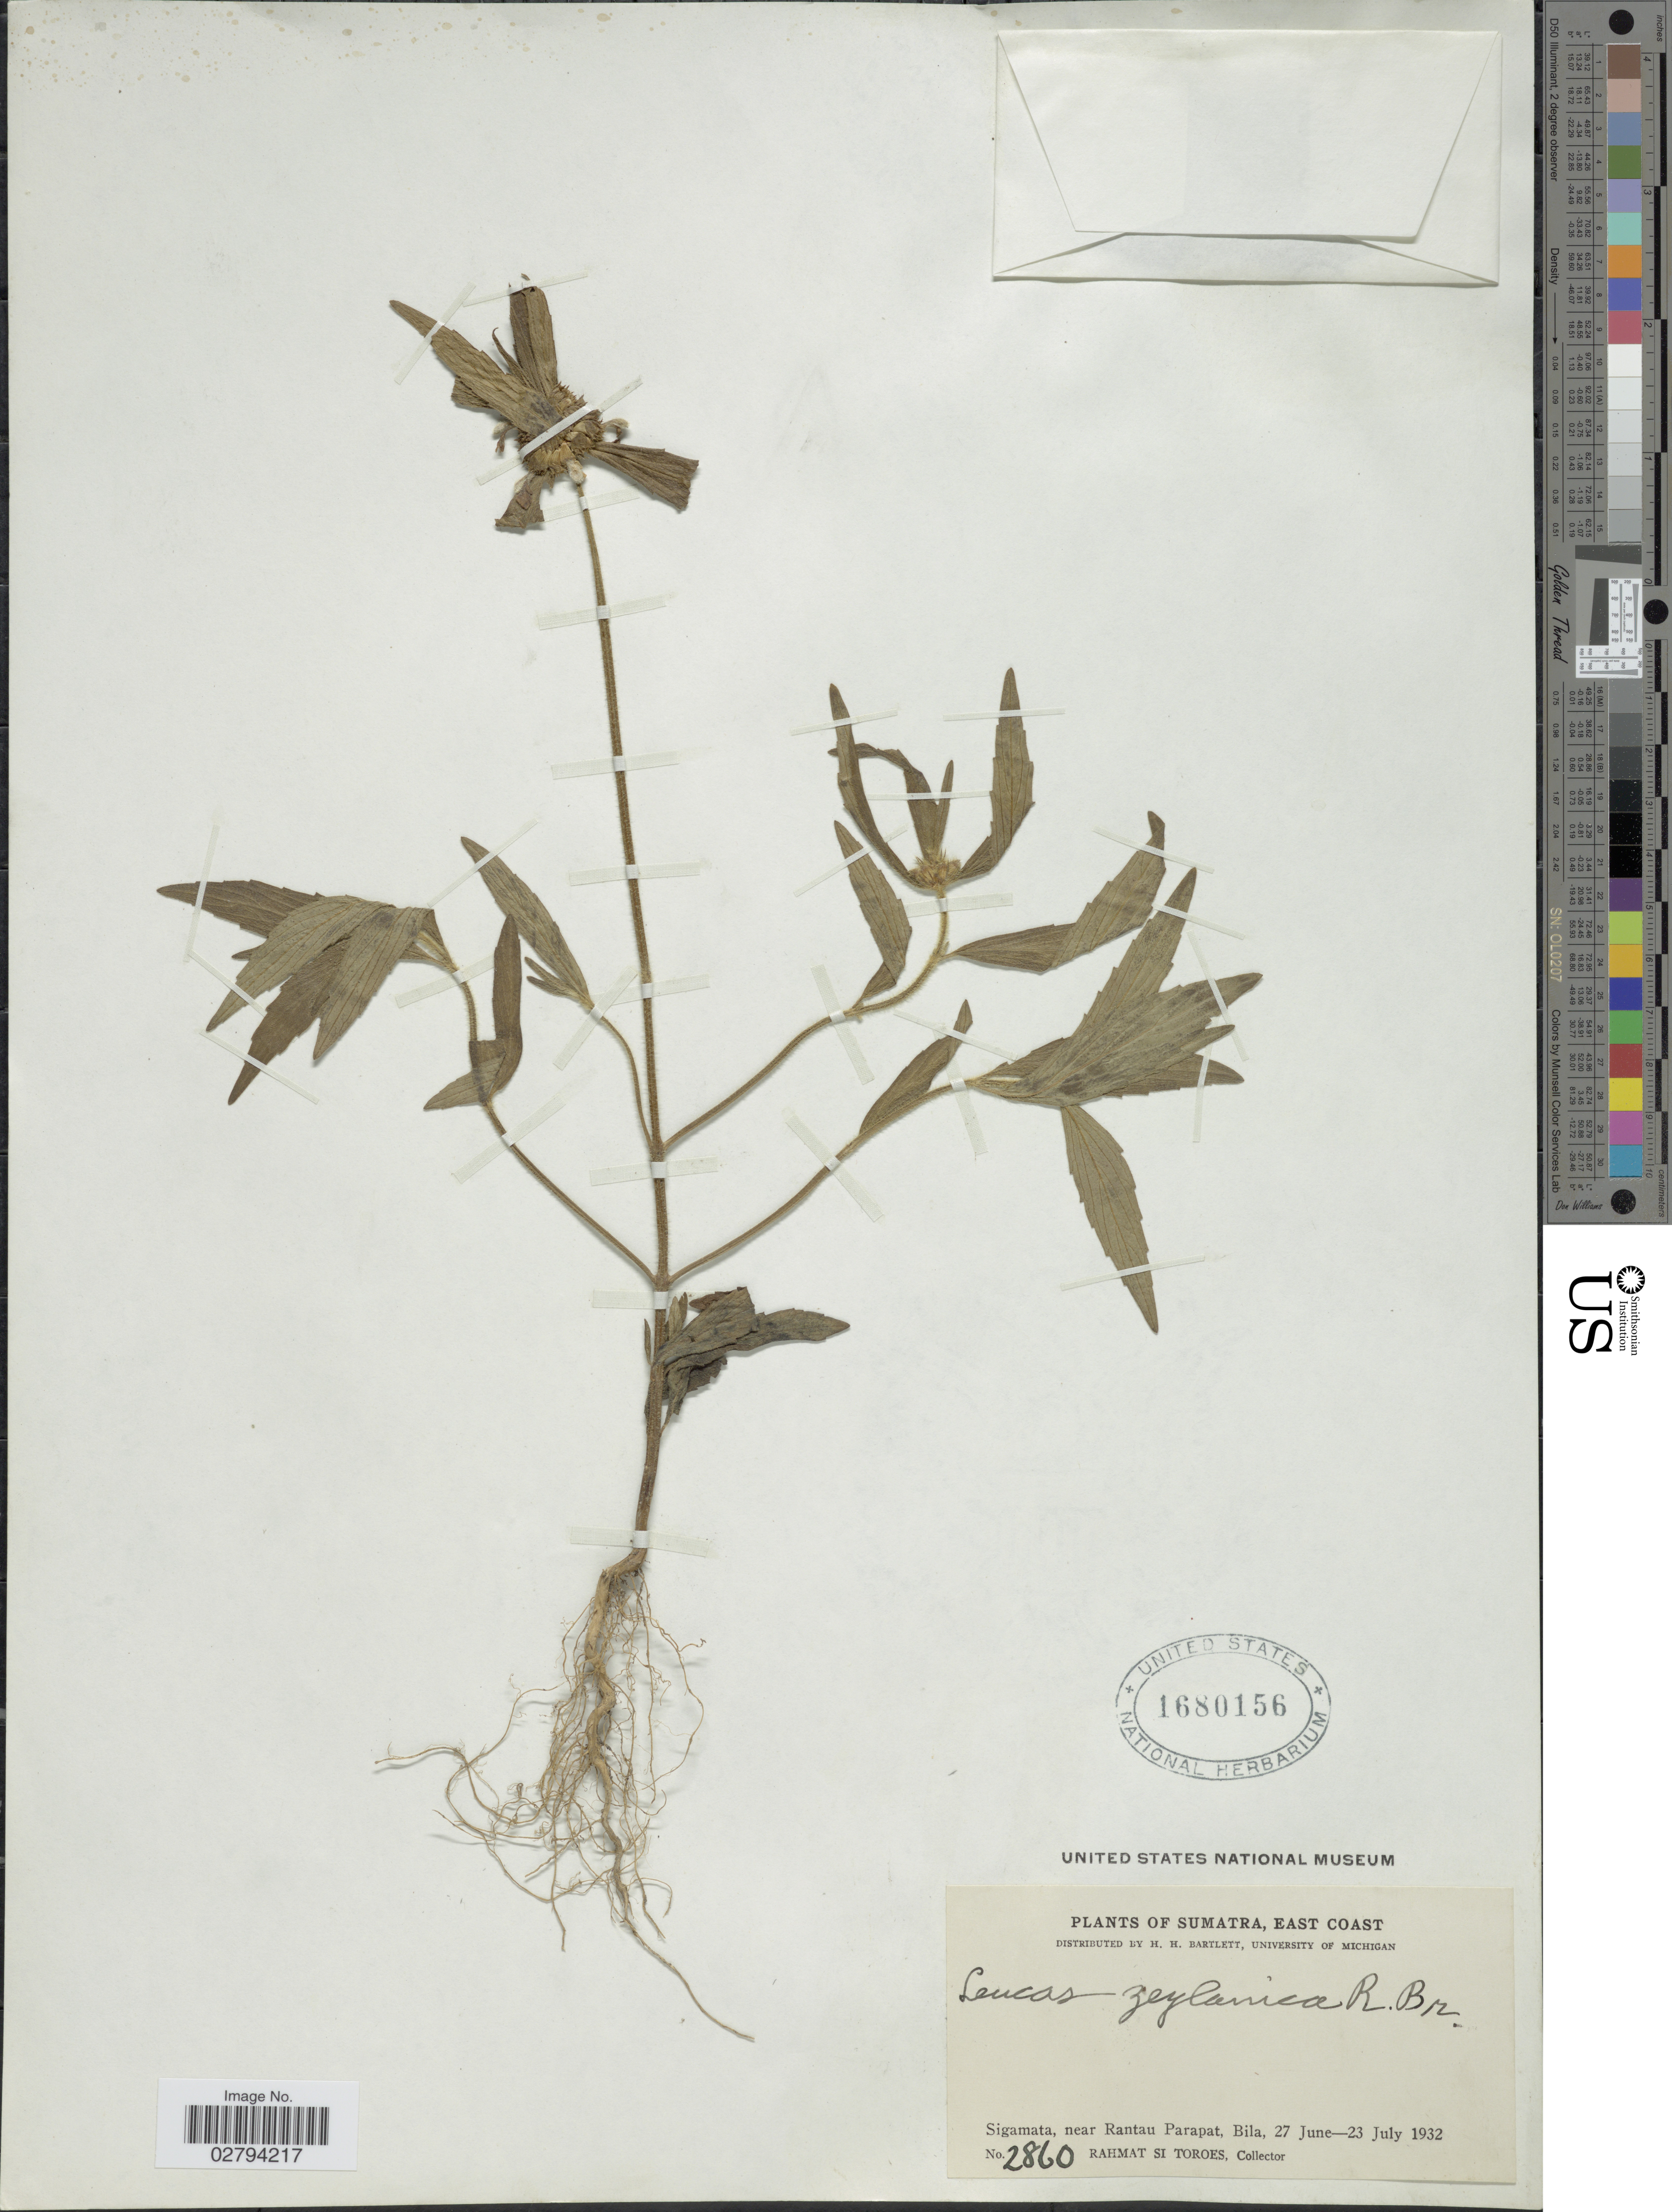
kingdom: Plantae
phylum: Tracheophyta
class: Magnoliopsida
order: Lamiales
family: Lamiaceae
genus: Leucas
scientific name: Leucas zeylanica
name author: (L.) W.T. Aiton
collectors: Rahmat Si Boeea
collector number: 2860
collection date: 1932-06-27/1932-07-23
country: Indonesia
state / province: Sumatra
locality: Sumatra, East Coast, Sigamata, near Rantau Parapat, Bila.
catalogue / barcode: US 1680156